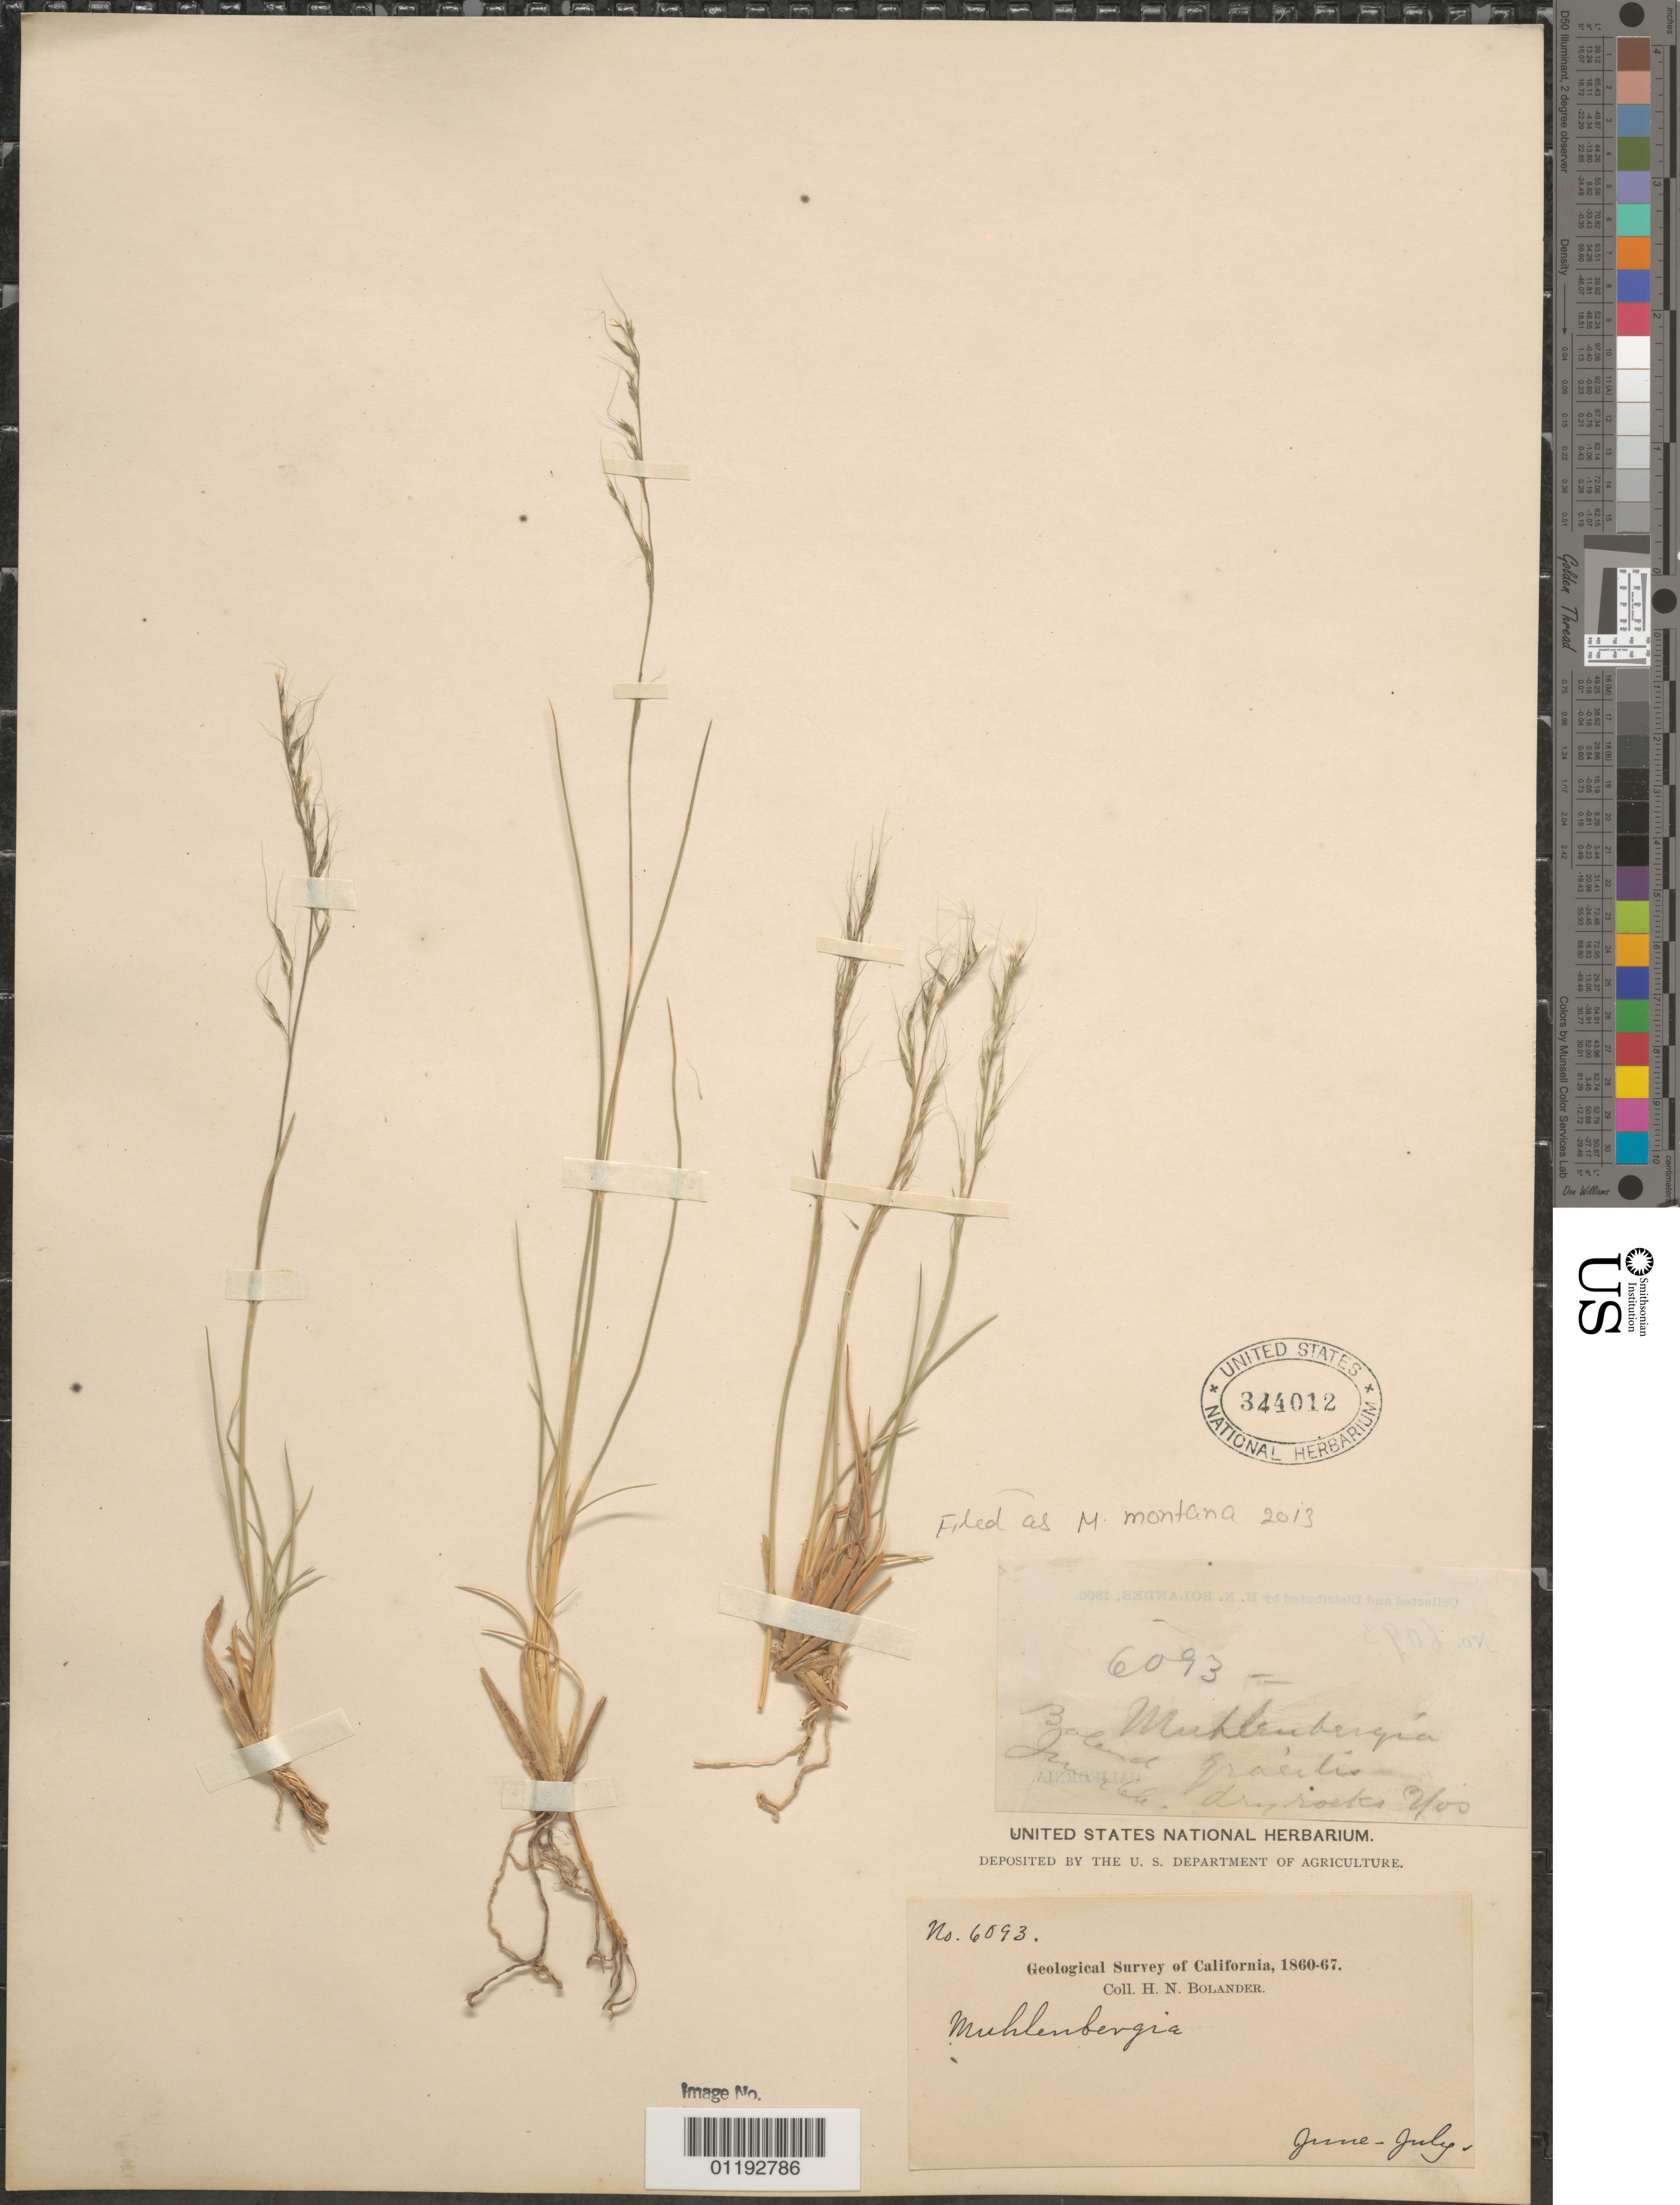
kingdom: Plantae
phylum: Tracheophyta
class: Liliopsida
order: Poales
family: Poaceae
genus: Muhlenbergia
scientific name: Muhlenbergia montana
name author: (Nutt.) Hitchc.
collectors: H. Bolander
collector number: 6093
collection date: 1860-06/1867-07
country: United States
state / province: California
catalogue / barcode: US 344012